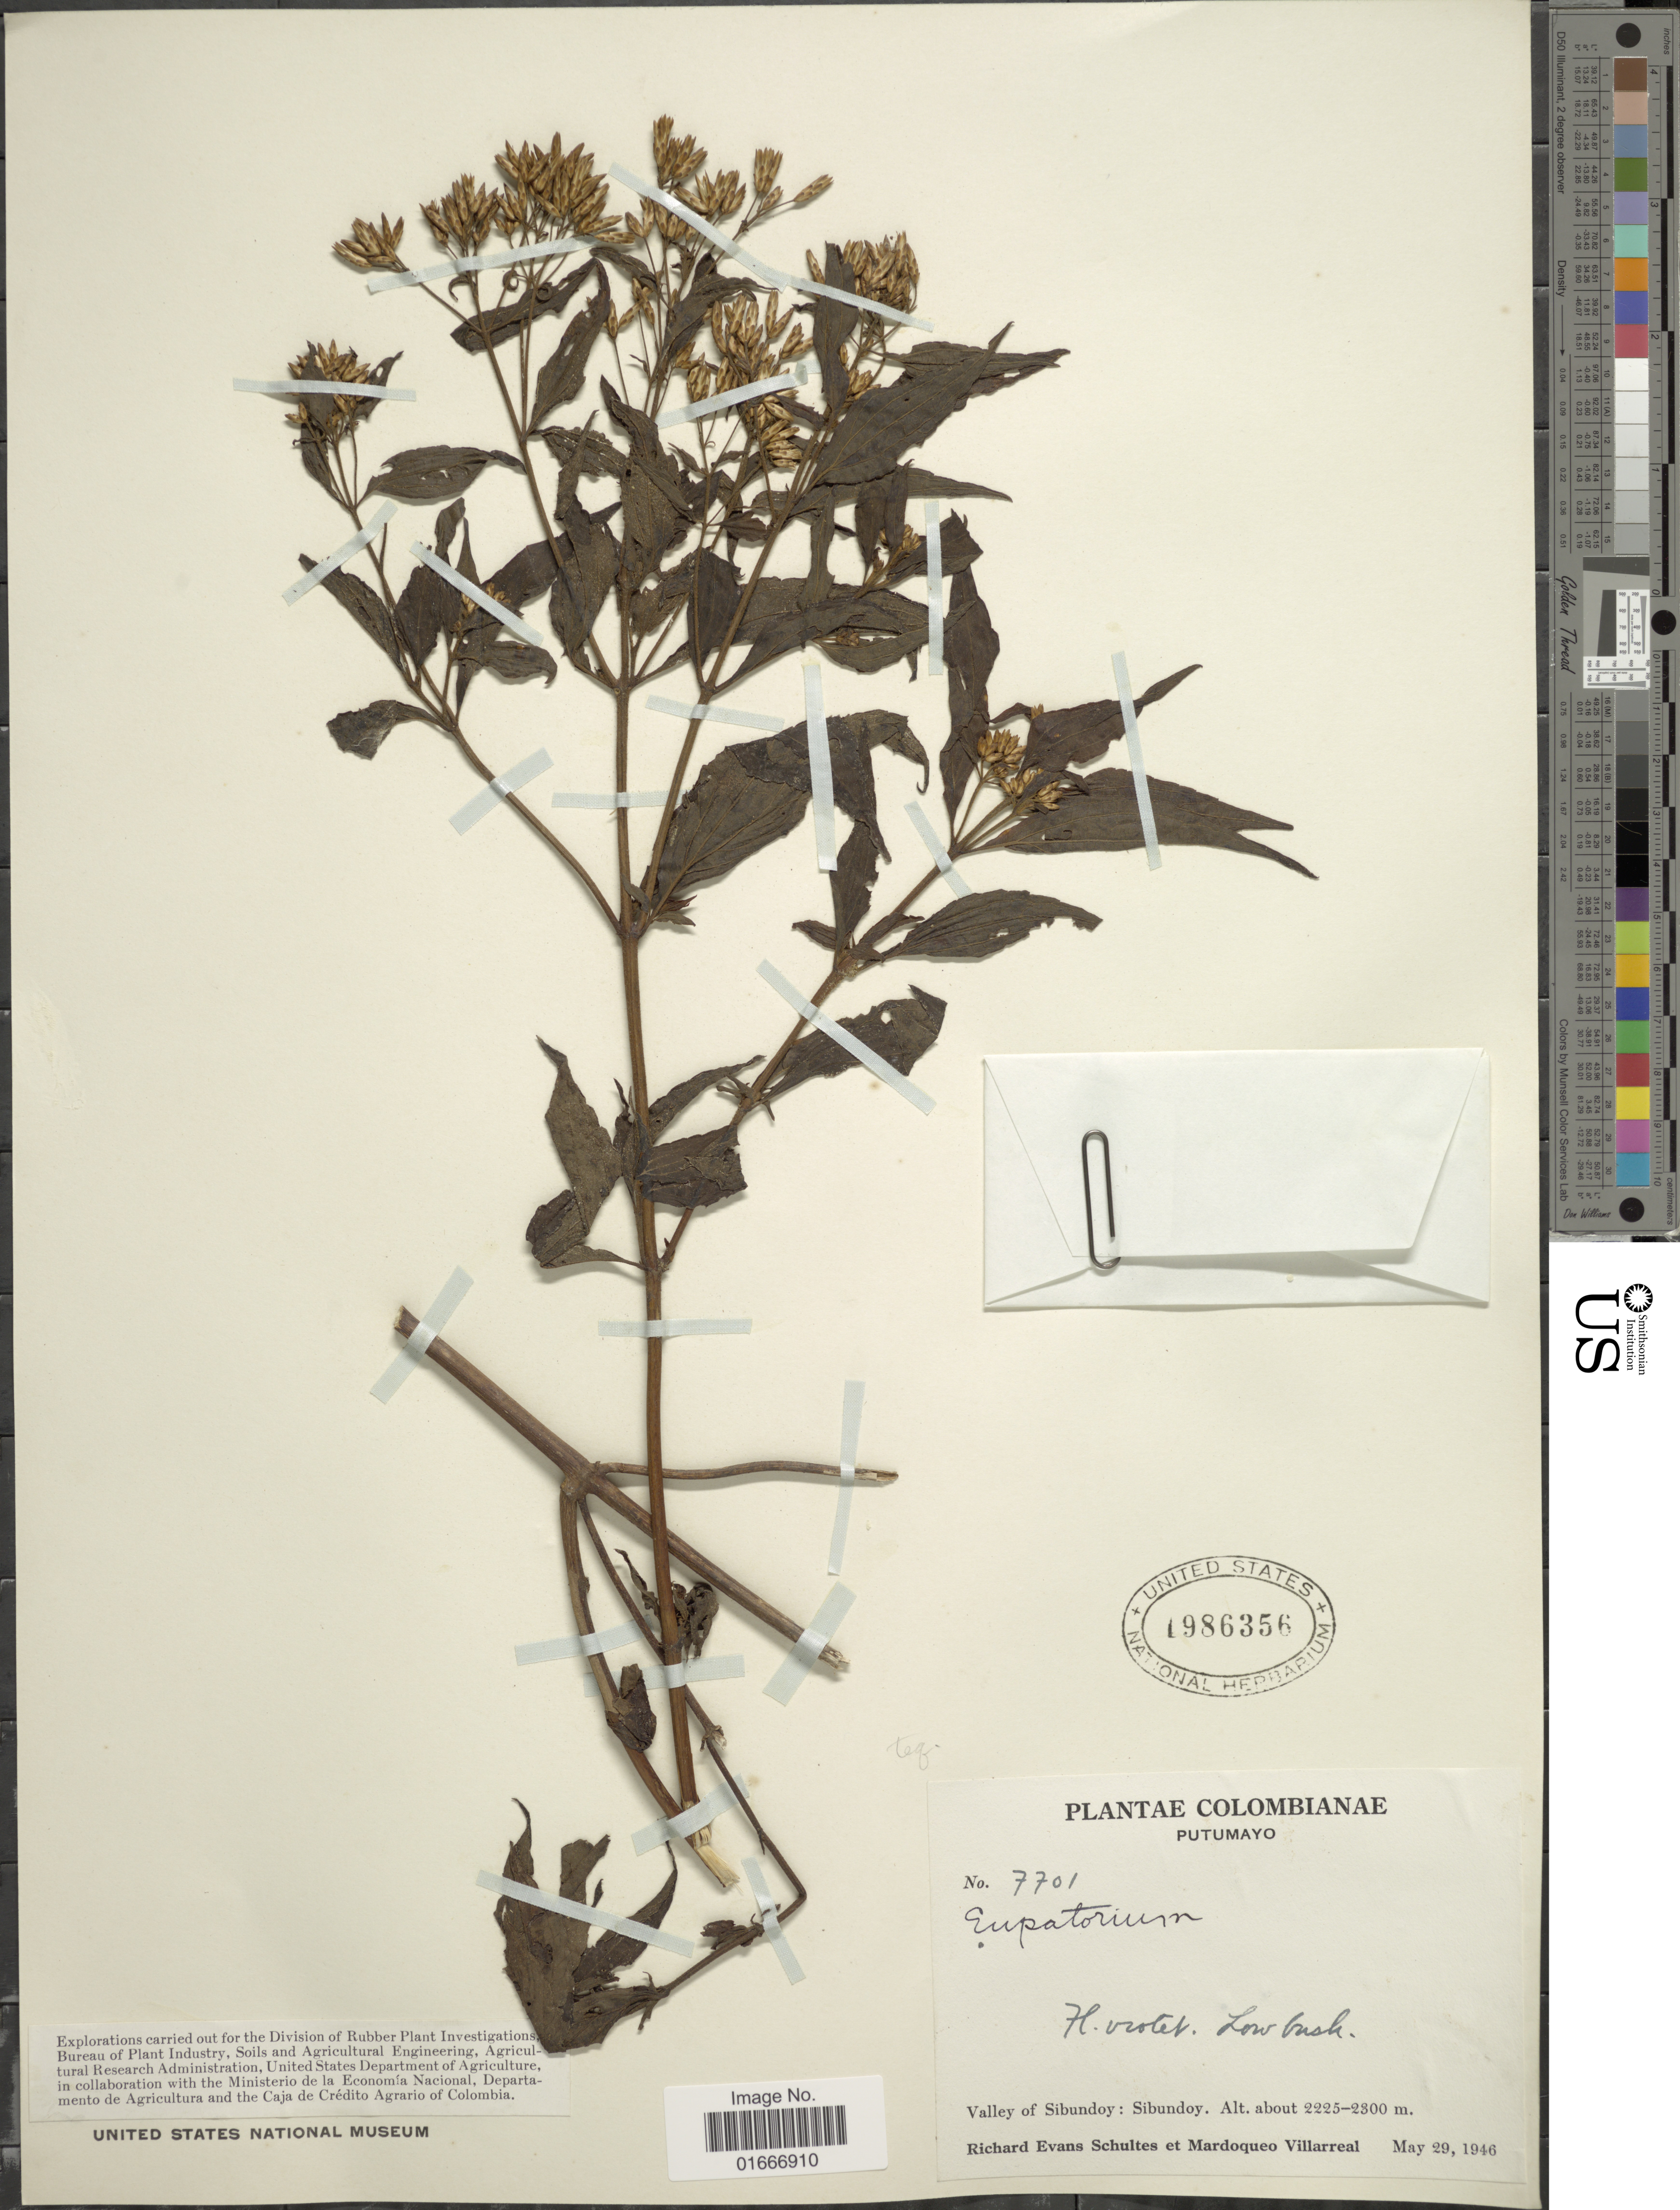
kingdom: Plantae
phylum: Tracheophyta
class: Magnoliopsida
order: Asterales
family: Asteraceae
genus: Chromolaena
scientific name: Chromolaena sp.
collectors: R. E. Schultes & M. Villarreal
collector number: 7701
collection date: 1946-05-29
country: Colombia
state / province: Putumayo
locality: Colombia. Putumayo. Valley of Sibundoy: Sibundoy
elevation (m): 2225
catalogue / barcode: US 1986356